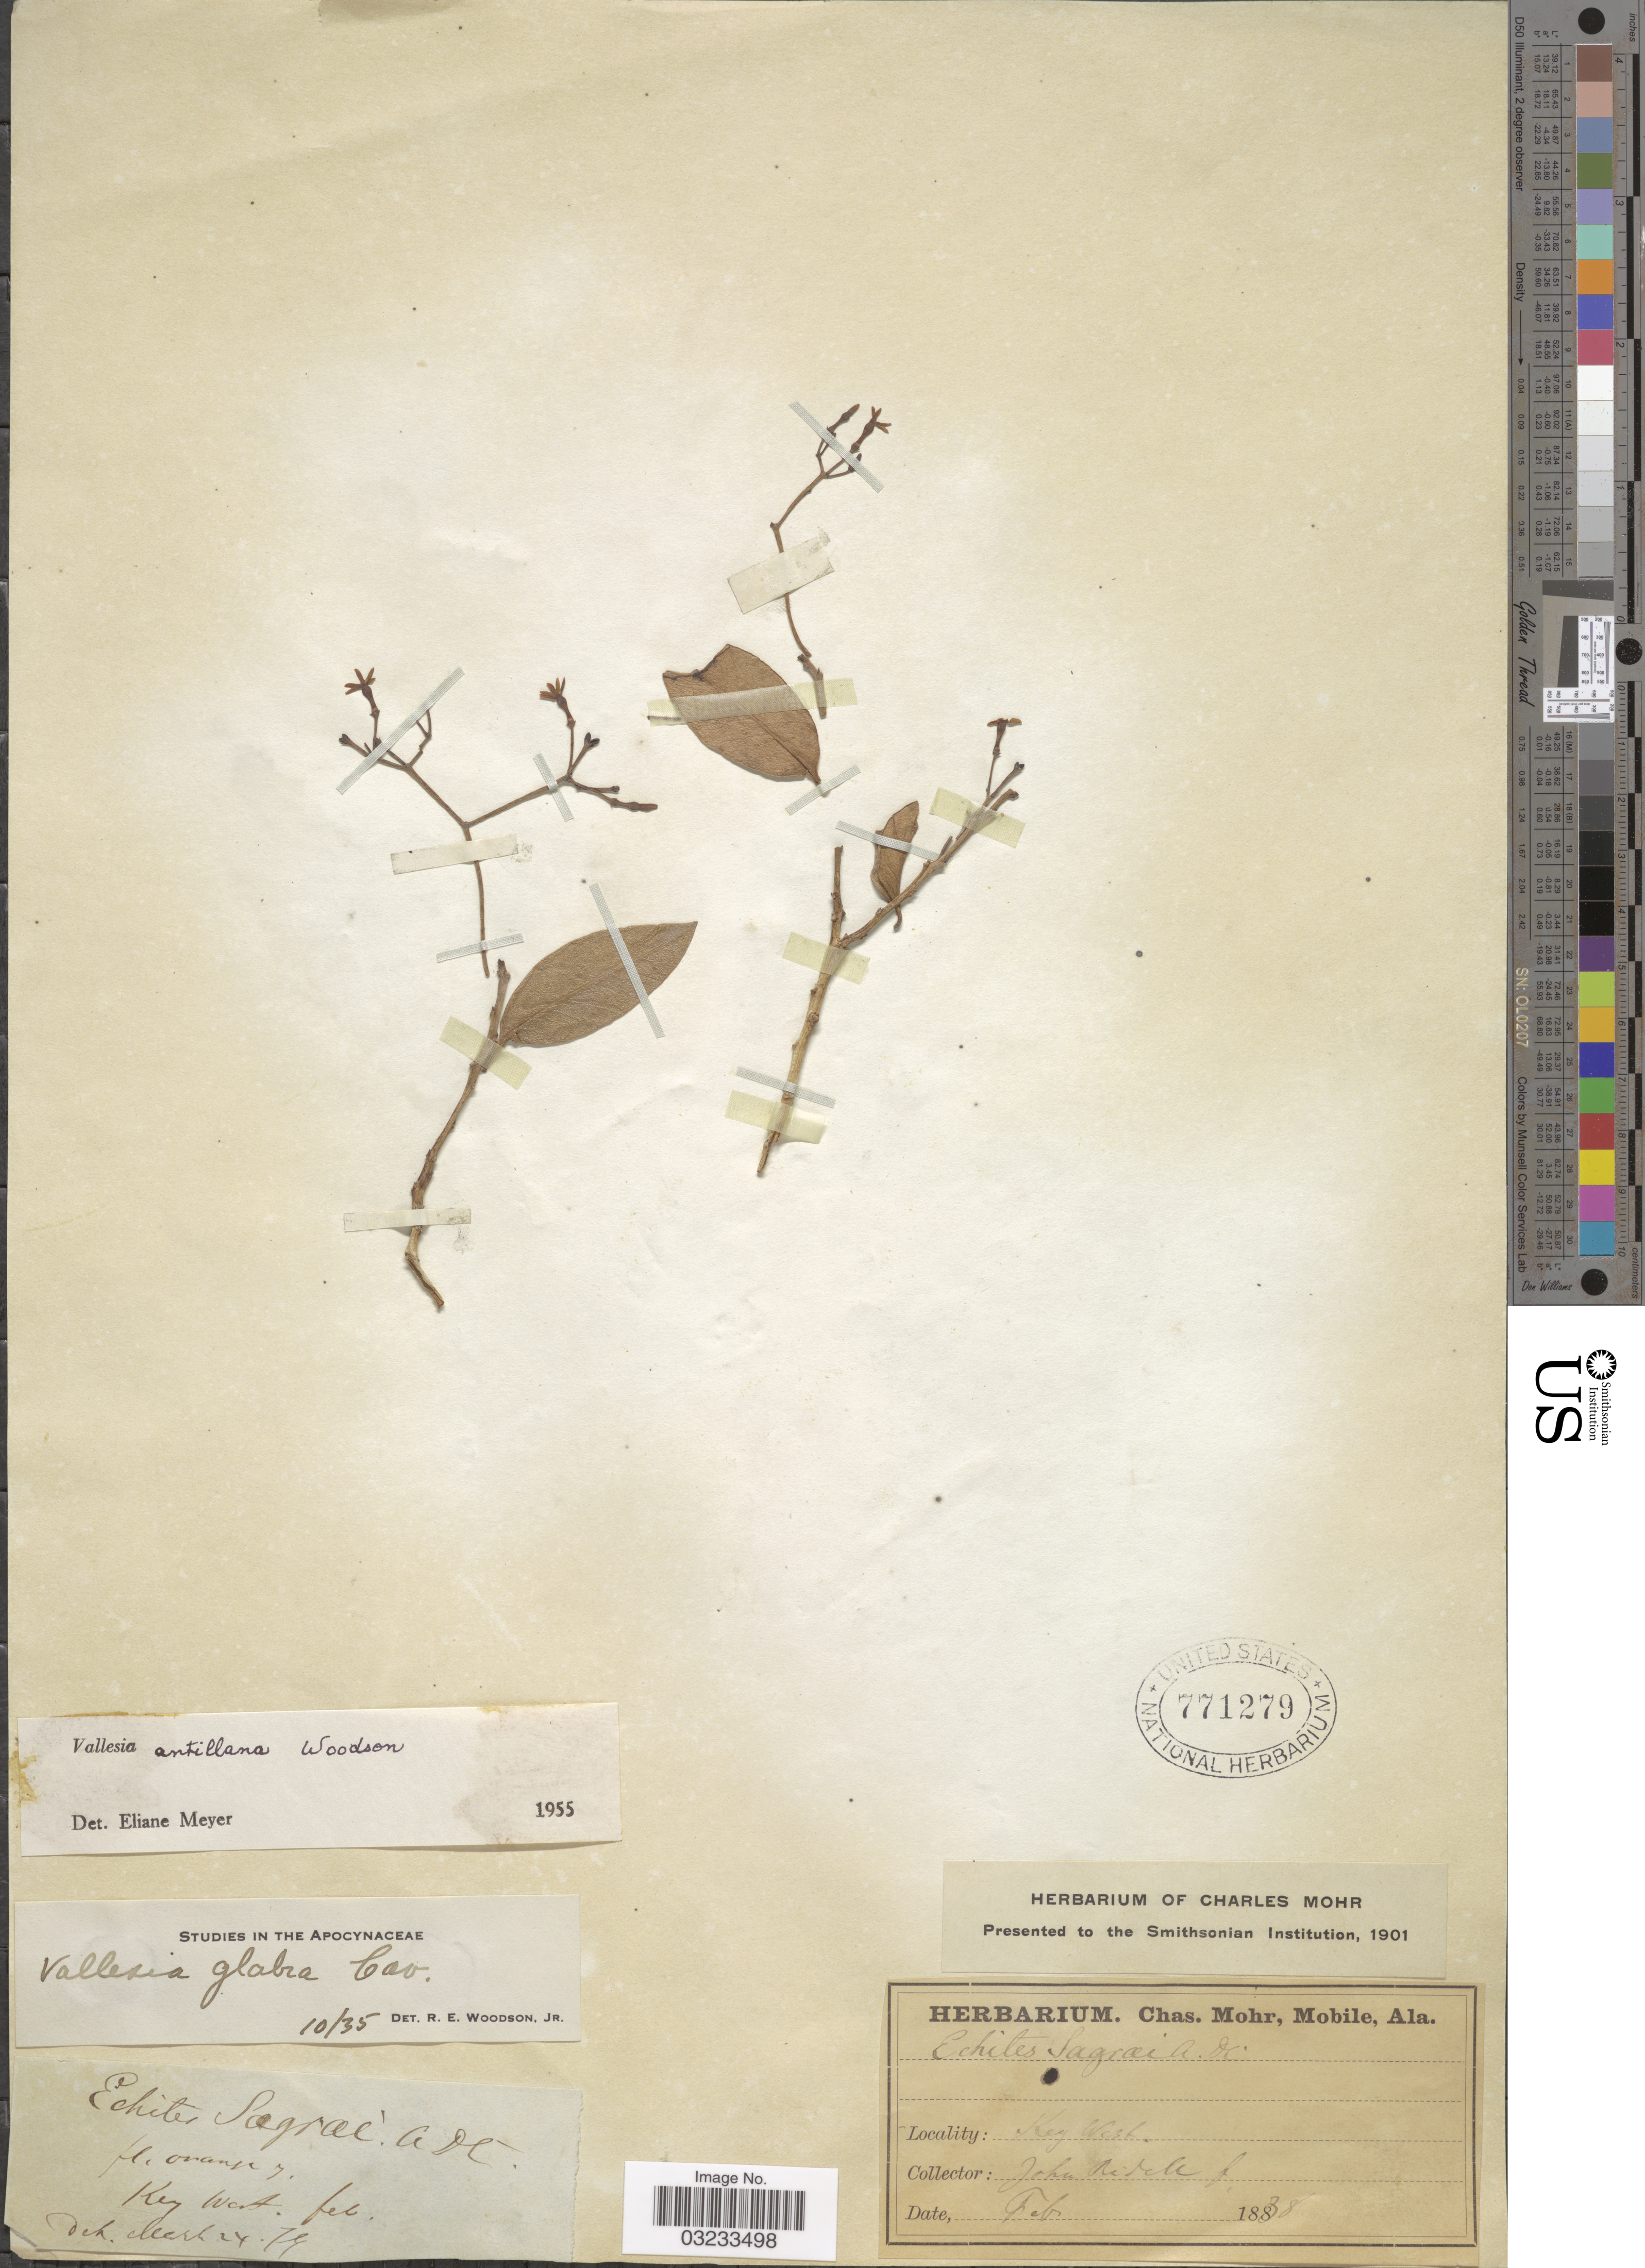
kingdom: Plantae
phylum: Tracheophyta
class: Magnoliopsida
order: Gentianales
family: Apocynaceae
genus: Vallesia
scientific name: Vallesia antillana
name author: Woodson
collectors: J. Ridell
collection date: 1838-02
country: United States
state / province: Florida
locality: Key West.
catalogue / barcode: US 771279